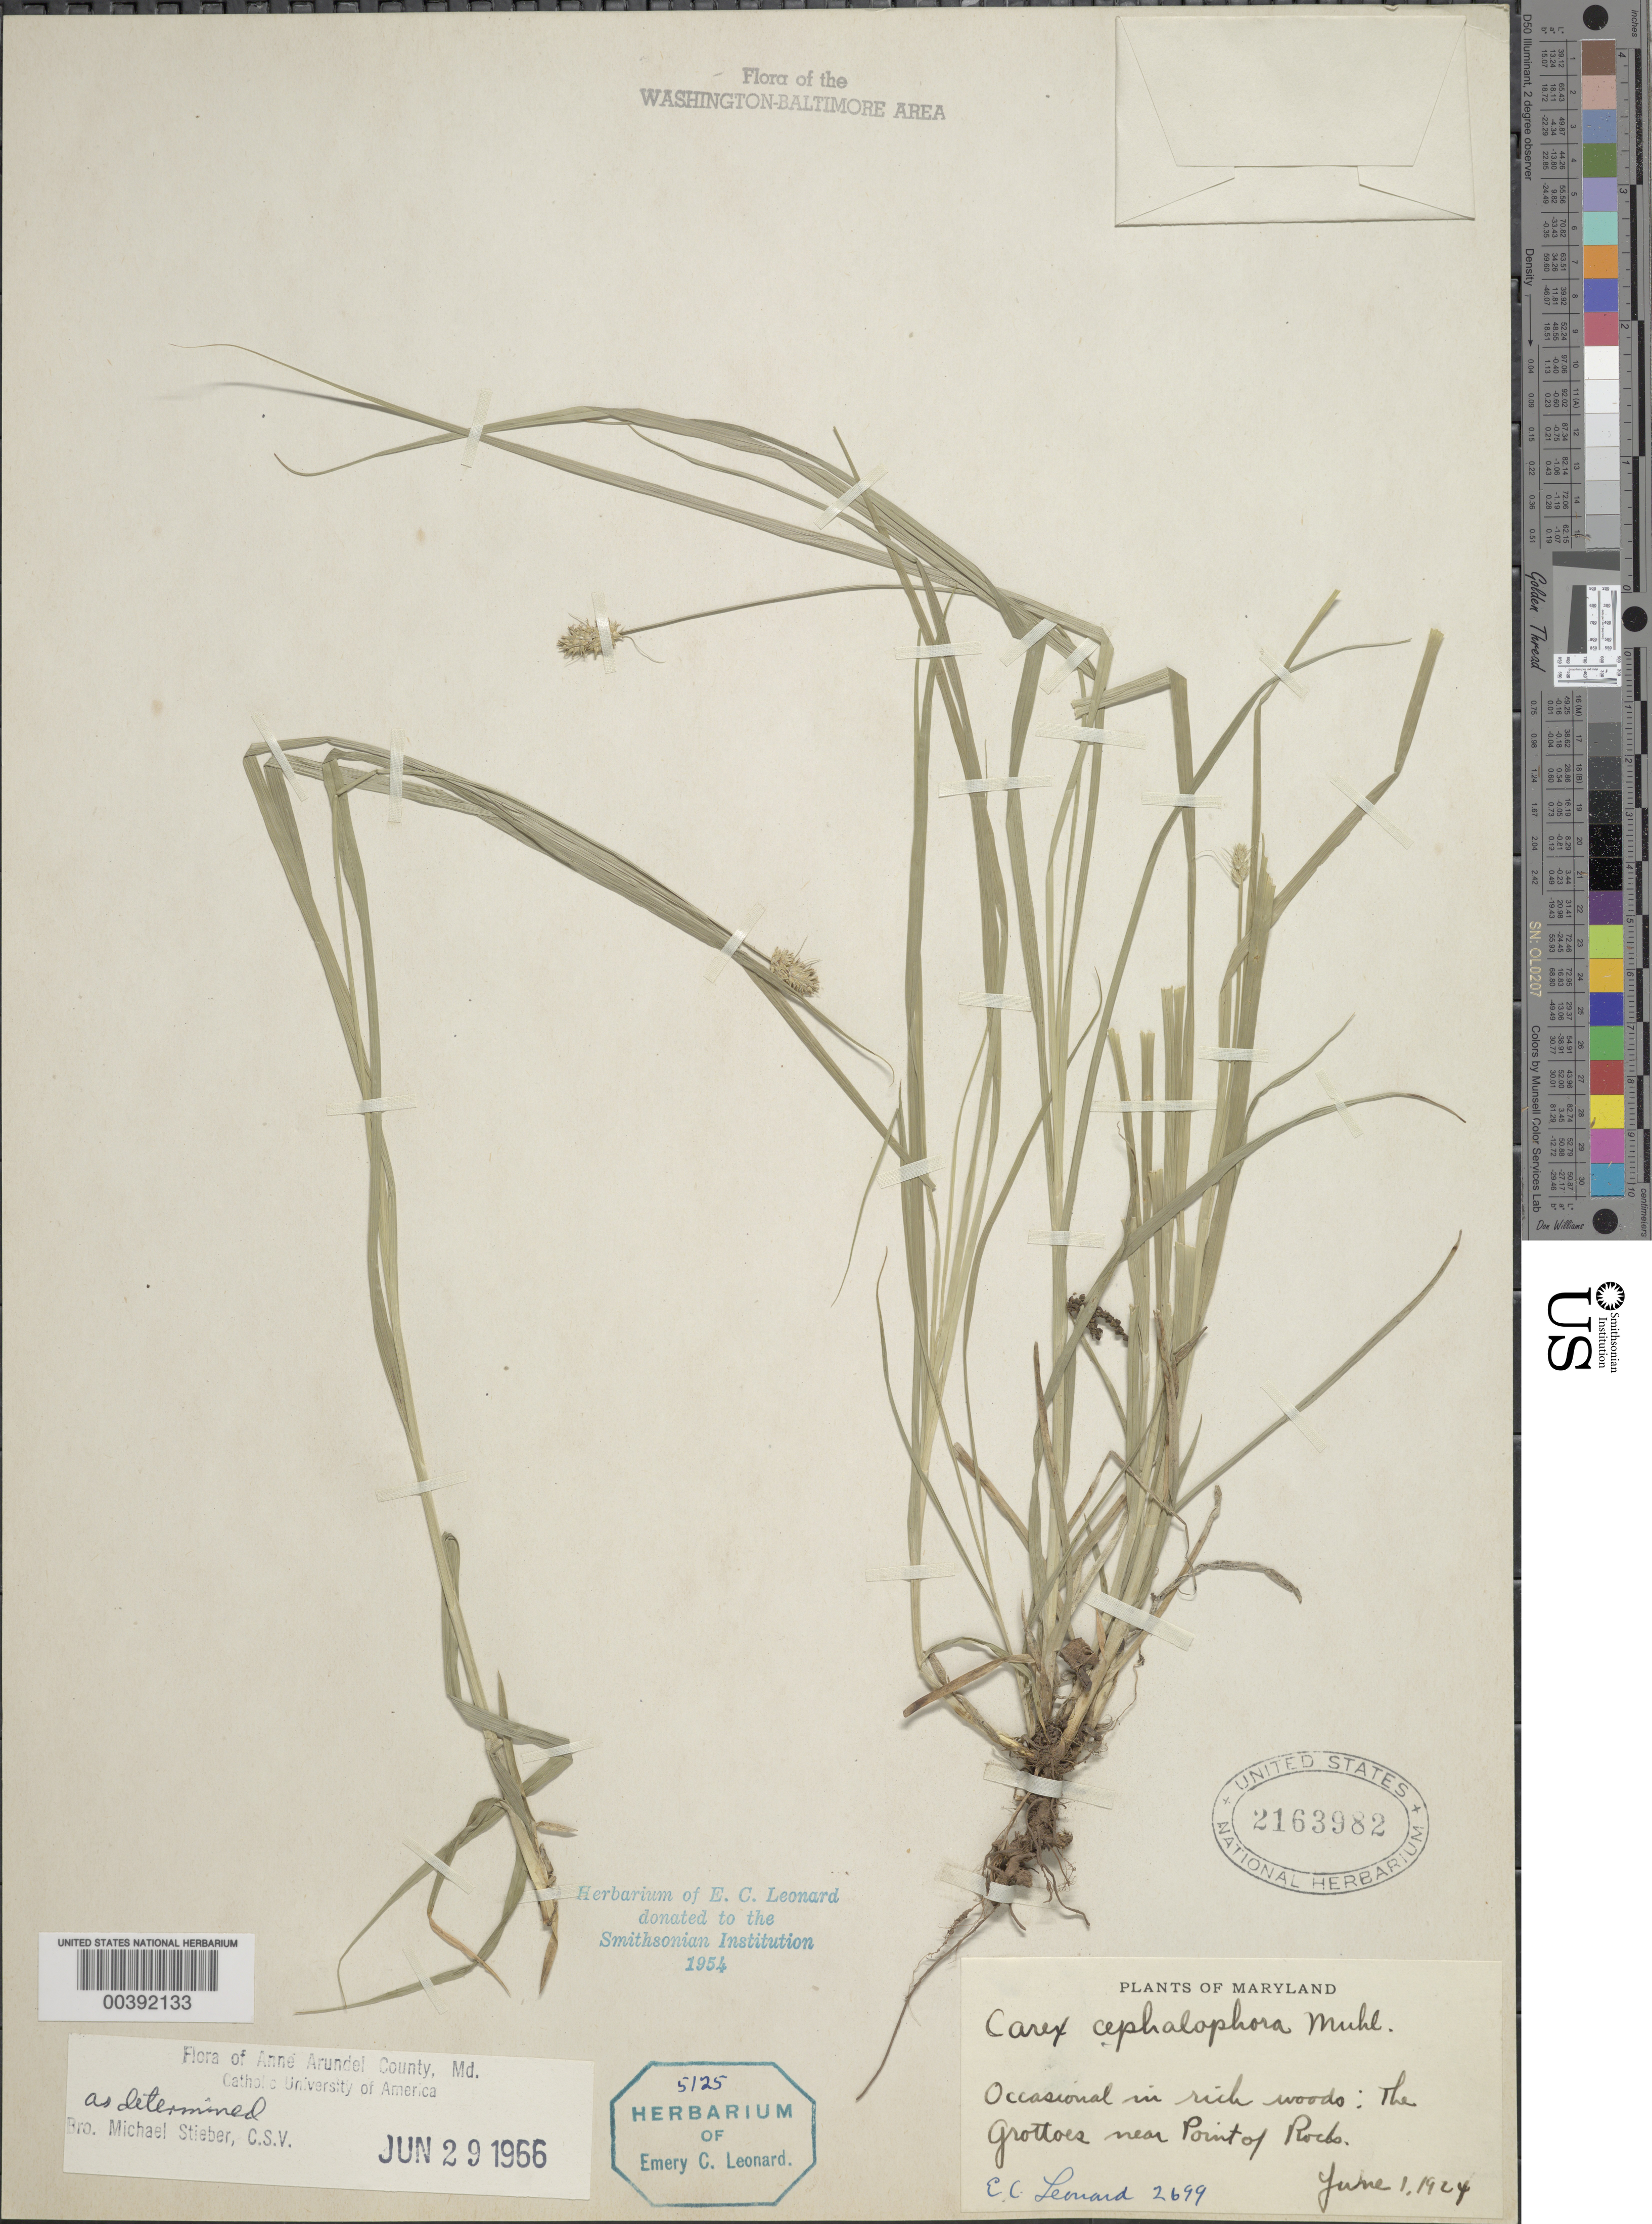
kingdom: Plantae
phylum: Tracheophyta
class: Liliopsida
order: Poales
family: Cyperaceae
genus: Carex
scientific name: Carex cephalophora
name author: Muhl. ex Willd.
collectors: E. C. Leonard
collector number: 2699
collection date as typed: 01 Jun 1924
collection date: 1924-06-01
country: United States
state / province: Maryland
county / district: Frederick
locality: Grottoes, Point of Rocks C. & O. Canal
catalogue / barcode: US 2163982